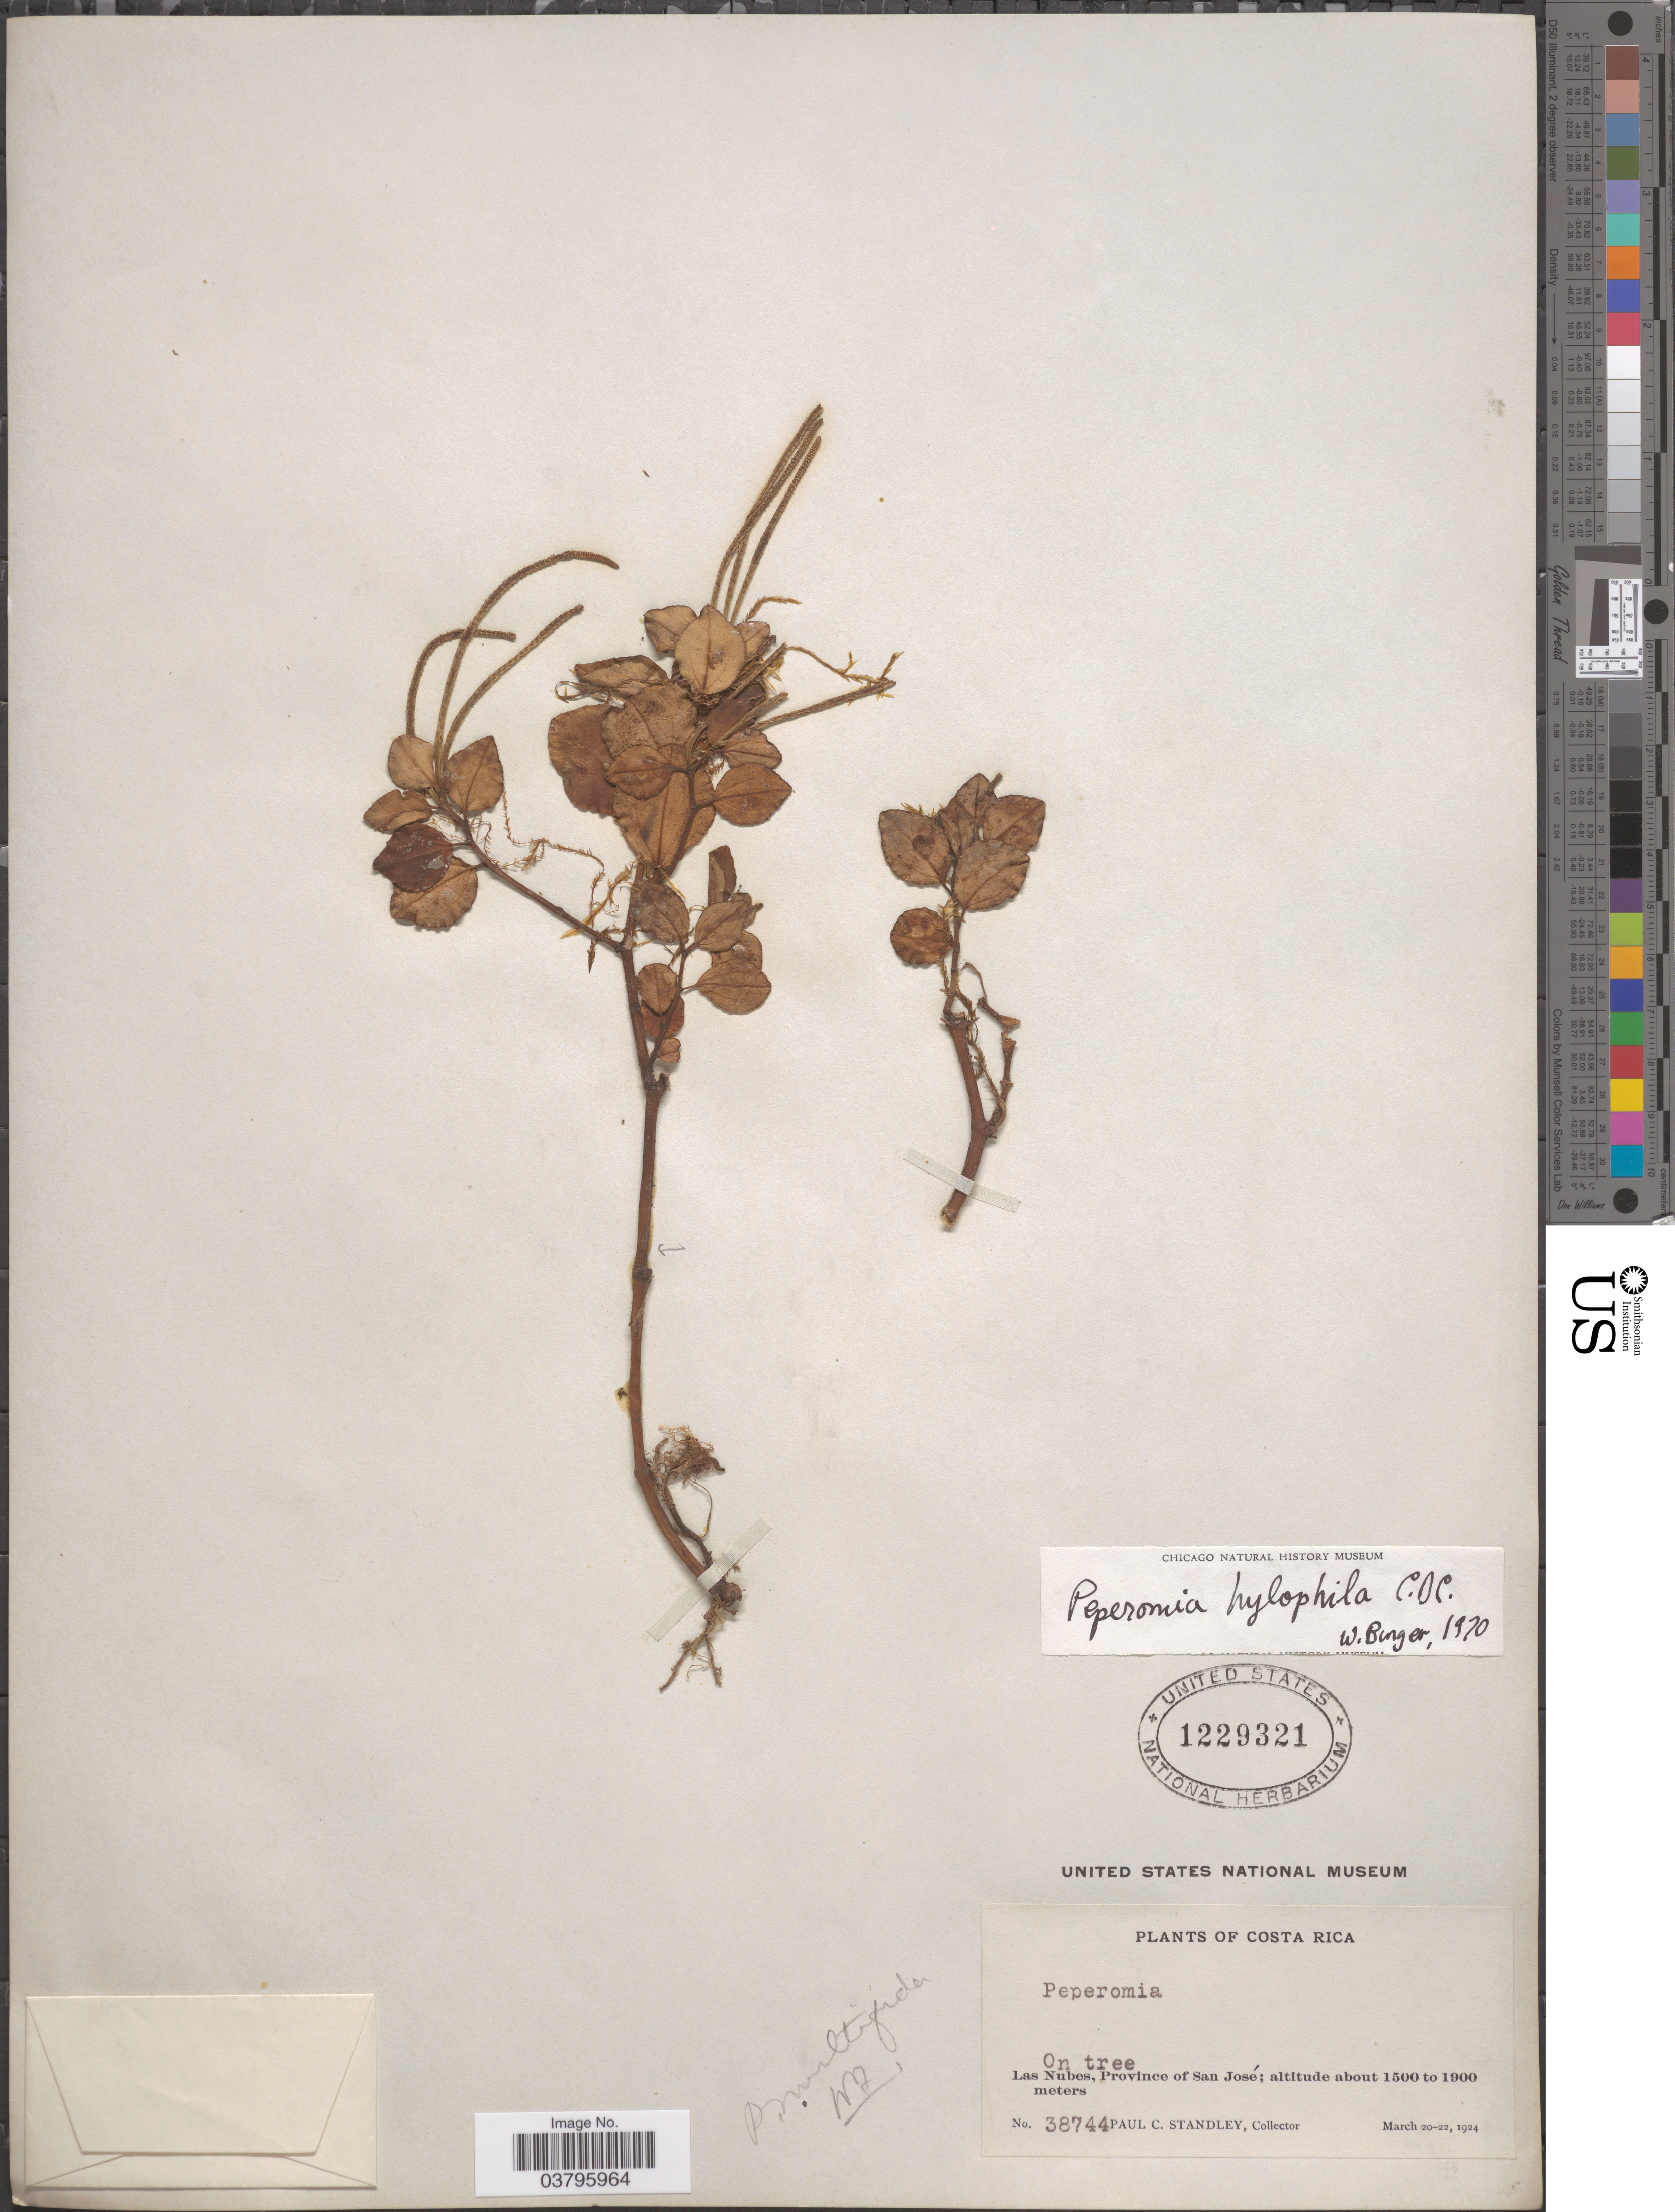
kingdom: Plantae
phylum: Tracheophyta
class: Magnoliopsida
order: Piperales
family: Piperaceae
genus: Peperomia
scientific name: Peperomia hylophila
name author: C. DC. in Pittier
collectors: P. C. Standley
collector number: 38744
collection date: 1924-03-20/1924-03-22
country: Costa Rica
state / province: San José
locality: Las Nubes.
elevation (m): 1500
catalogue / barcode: US 1229321